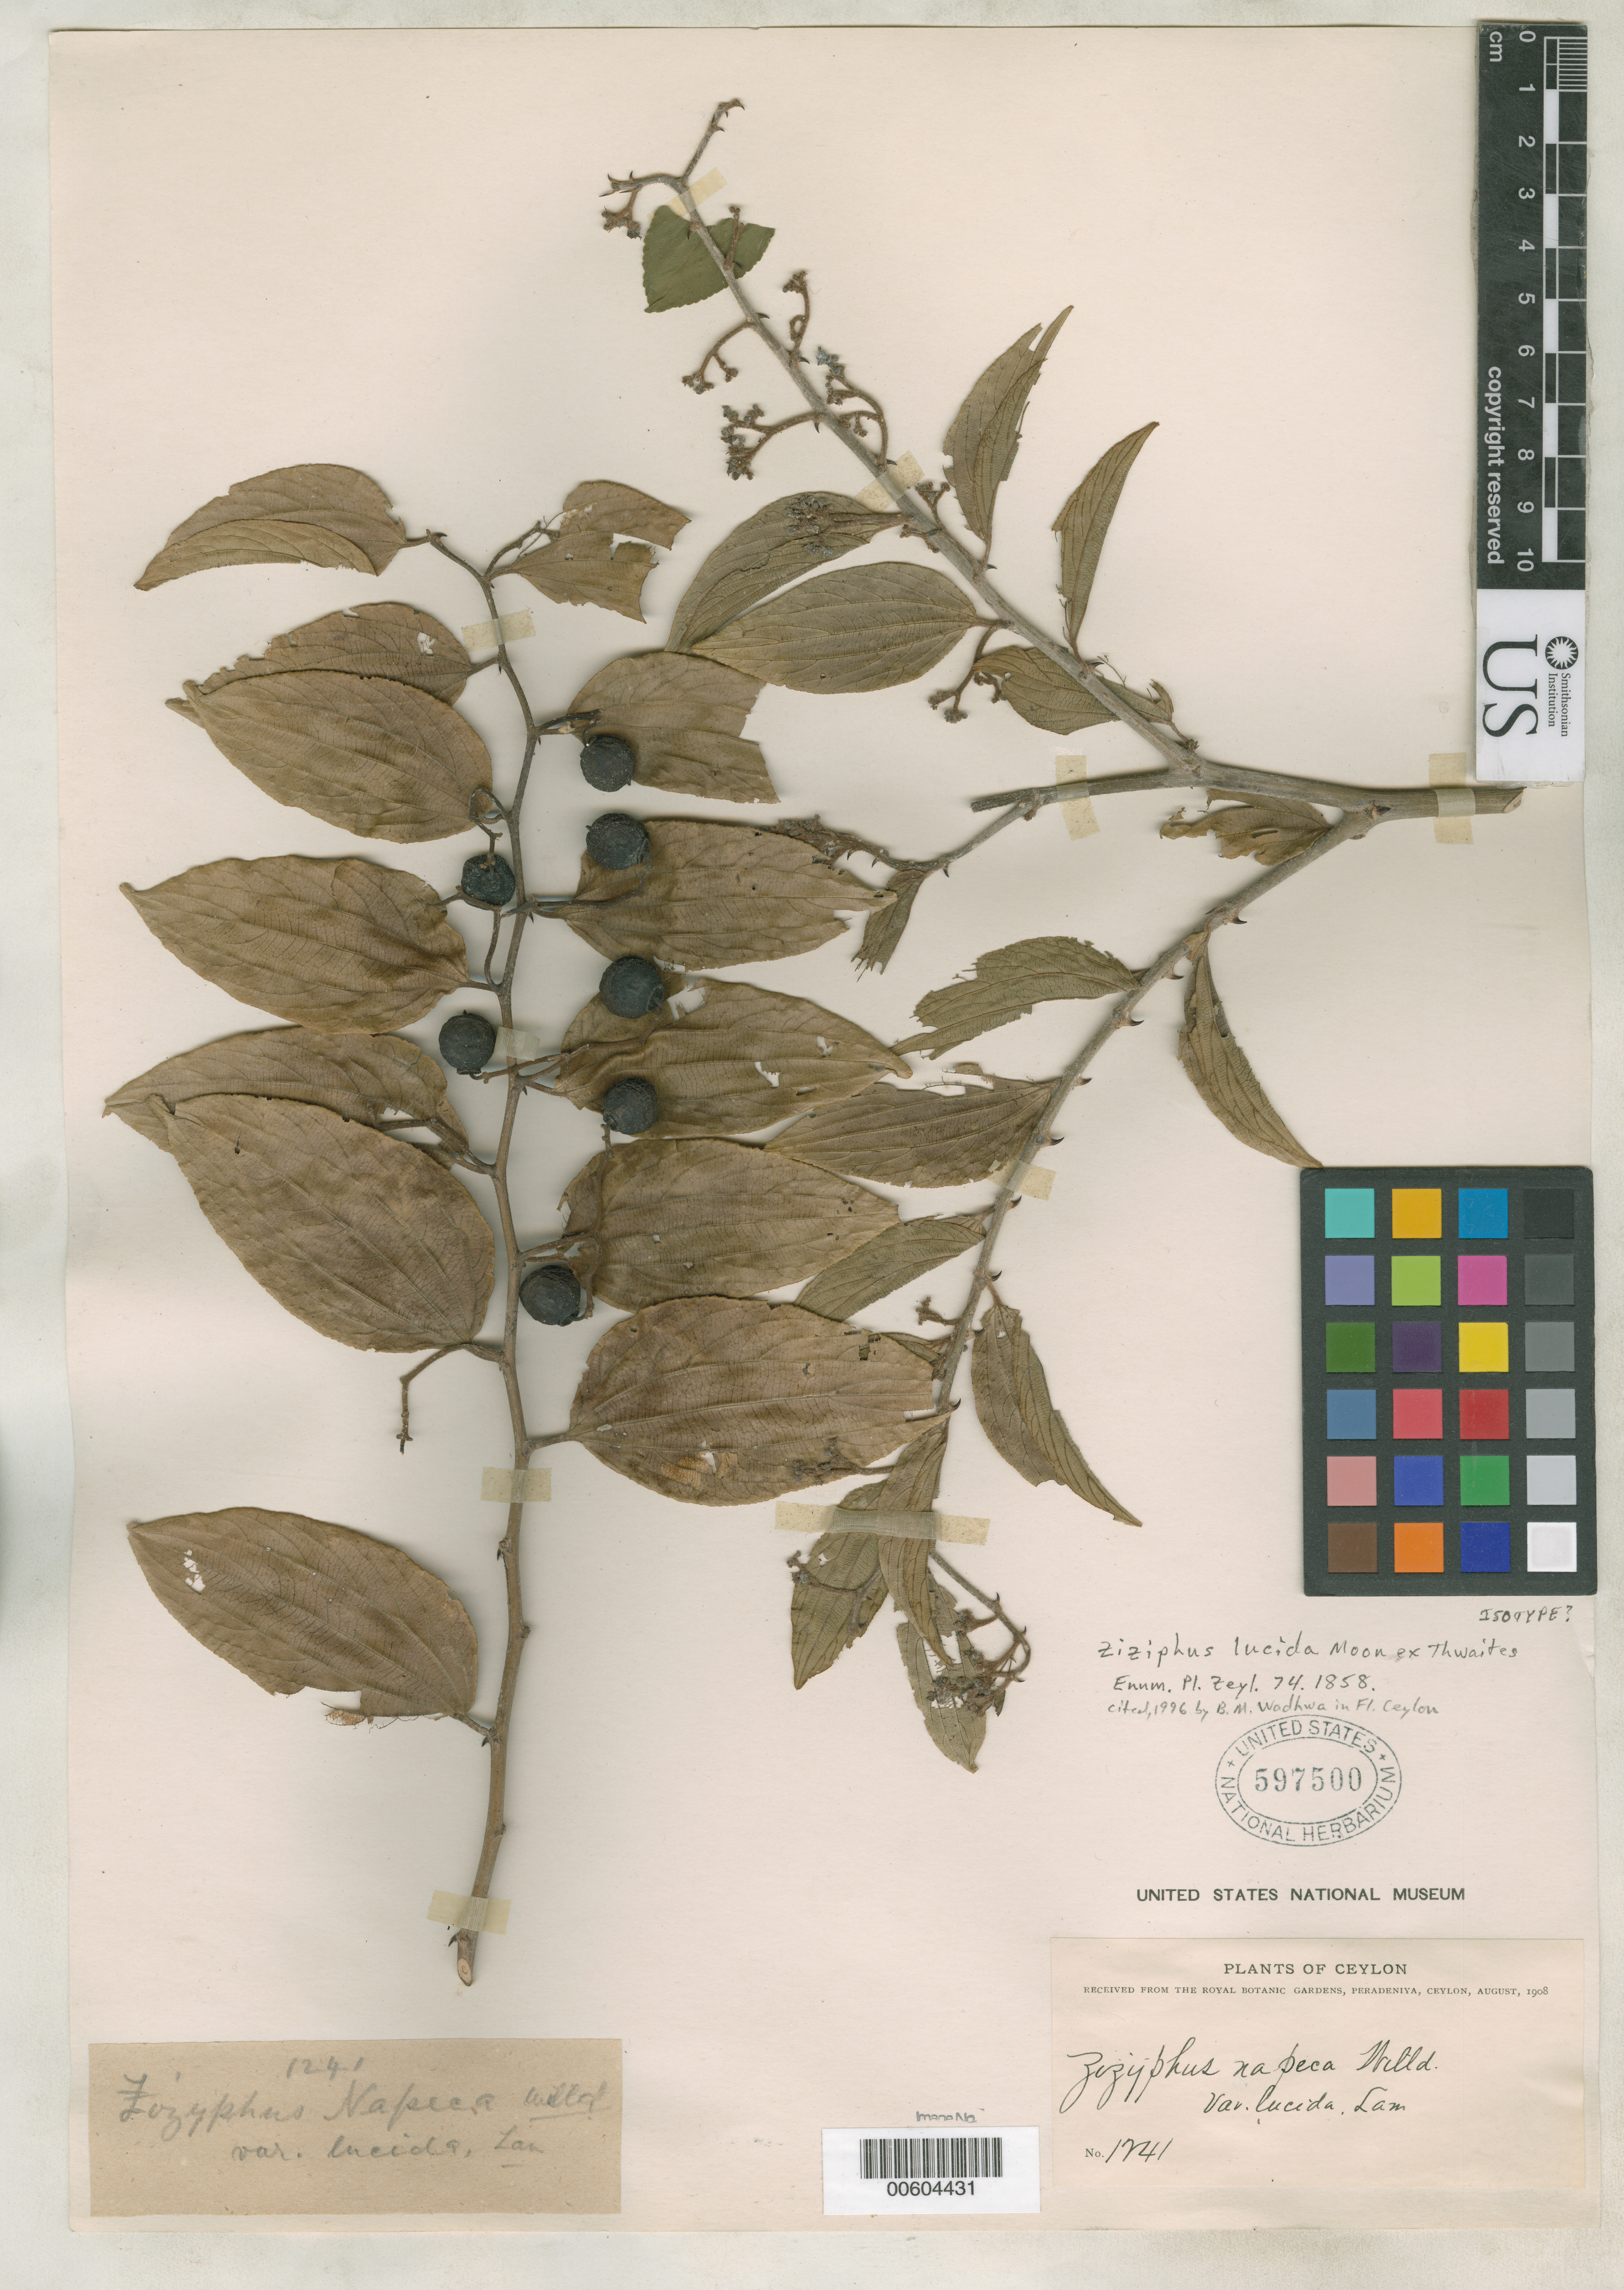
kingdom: Plantae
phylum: Tracheophyta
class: Magnoliopsida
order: Rosales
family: Rhamnaceae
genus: Ziziphus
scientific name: Ziziphus lucida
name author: Moon ex Thwaites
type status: Possible Isotype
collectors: ex Roy. Bot. Gard.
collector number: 1241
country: Sri Lanka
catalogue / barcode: US 597500